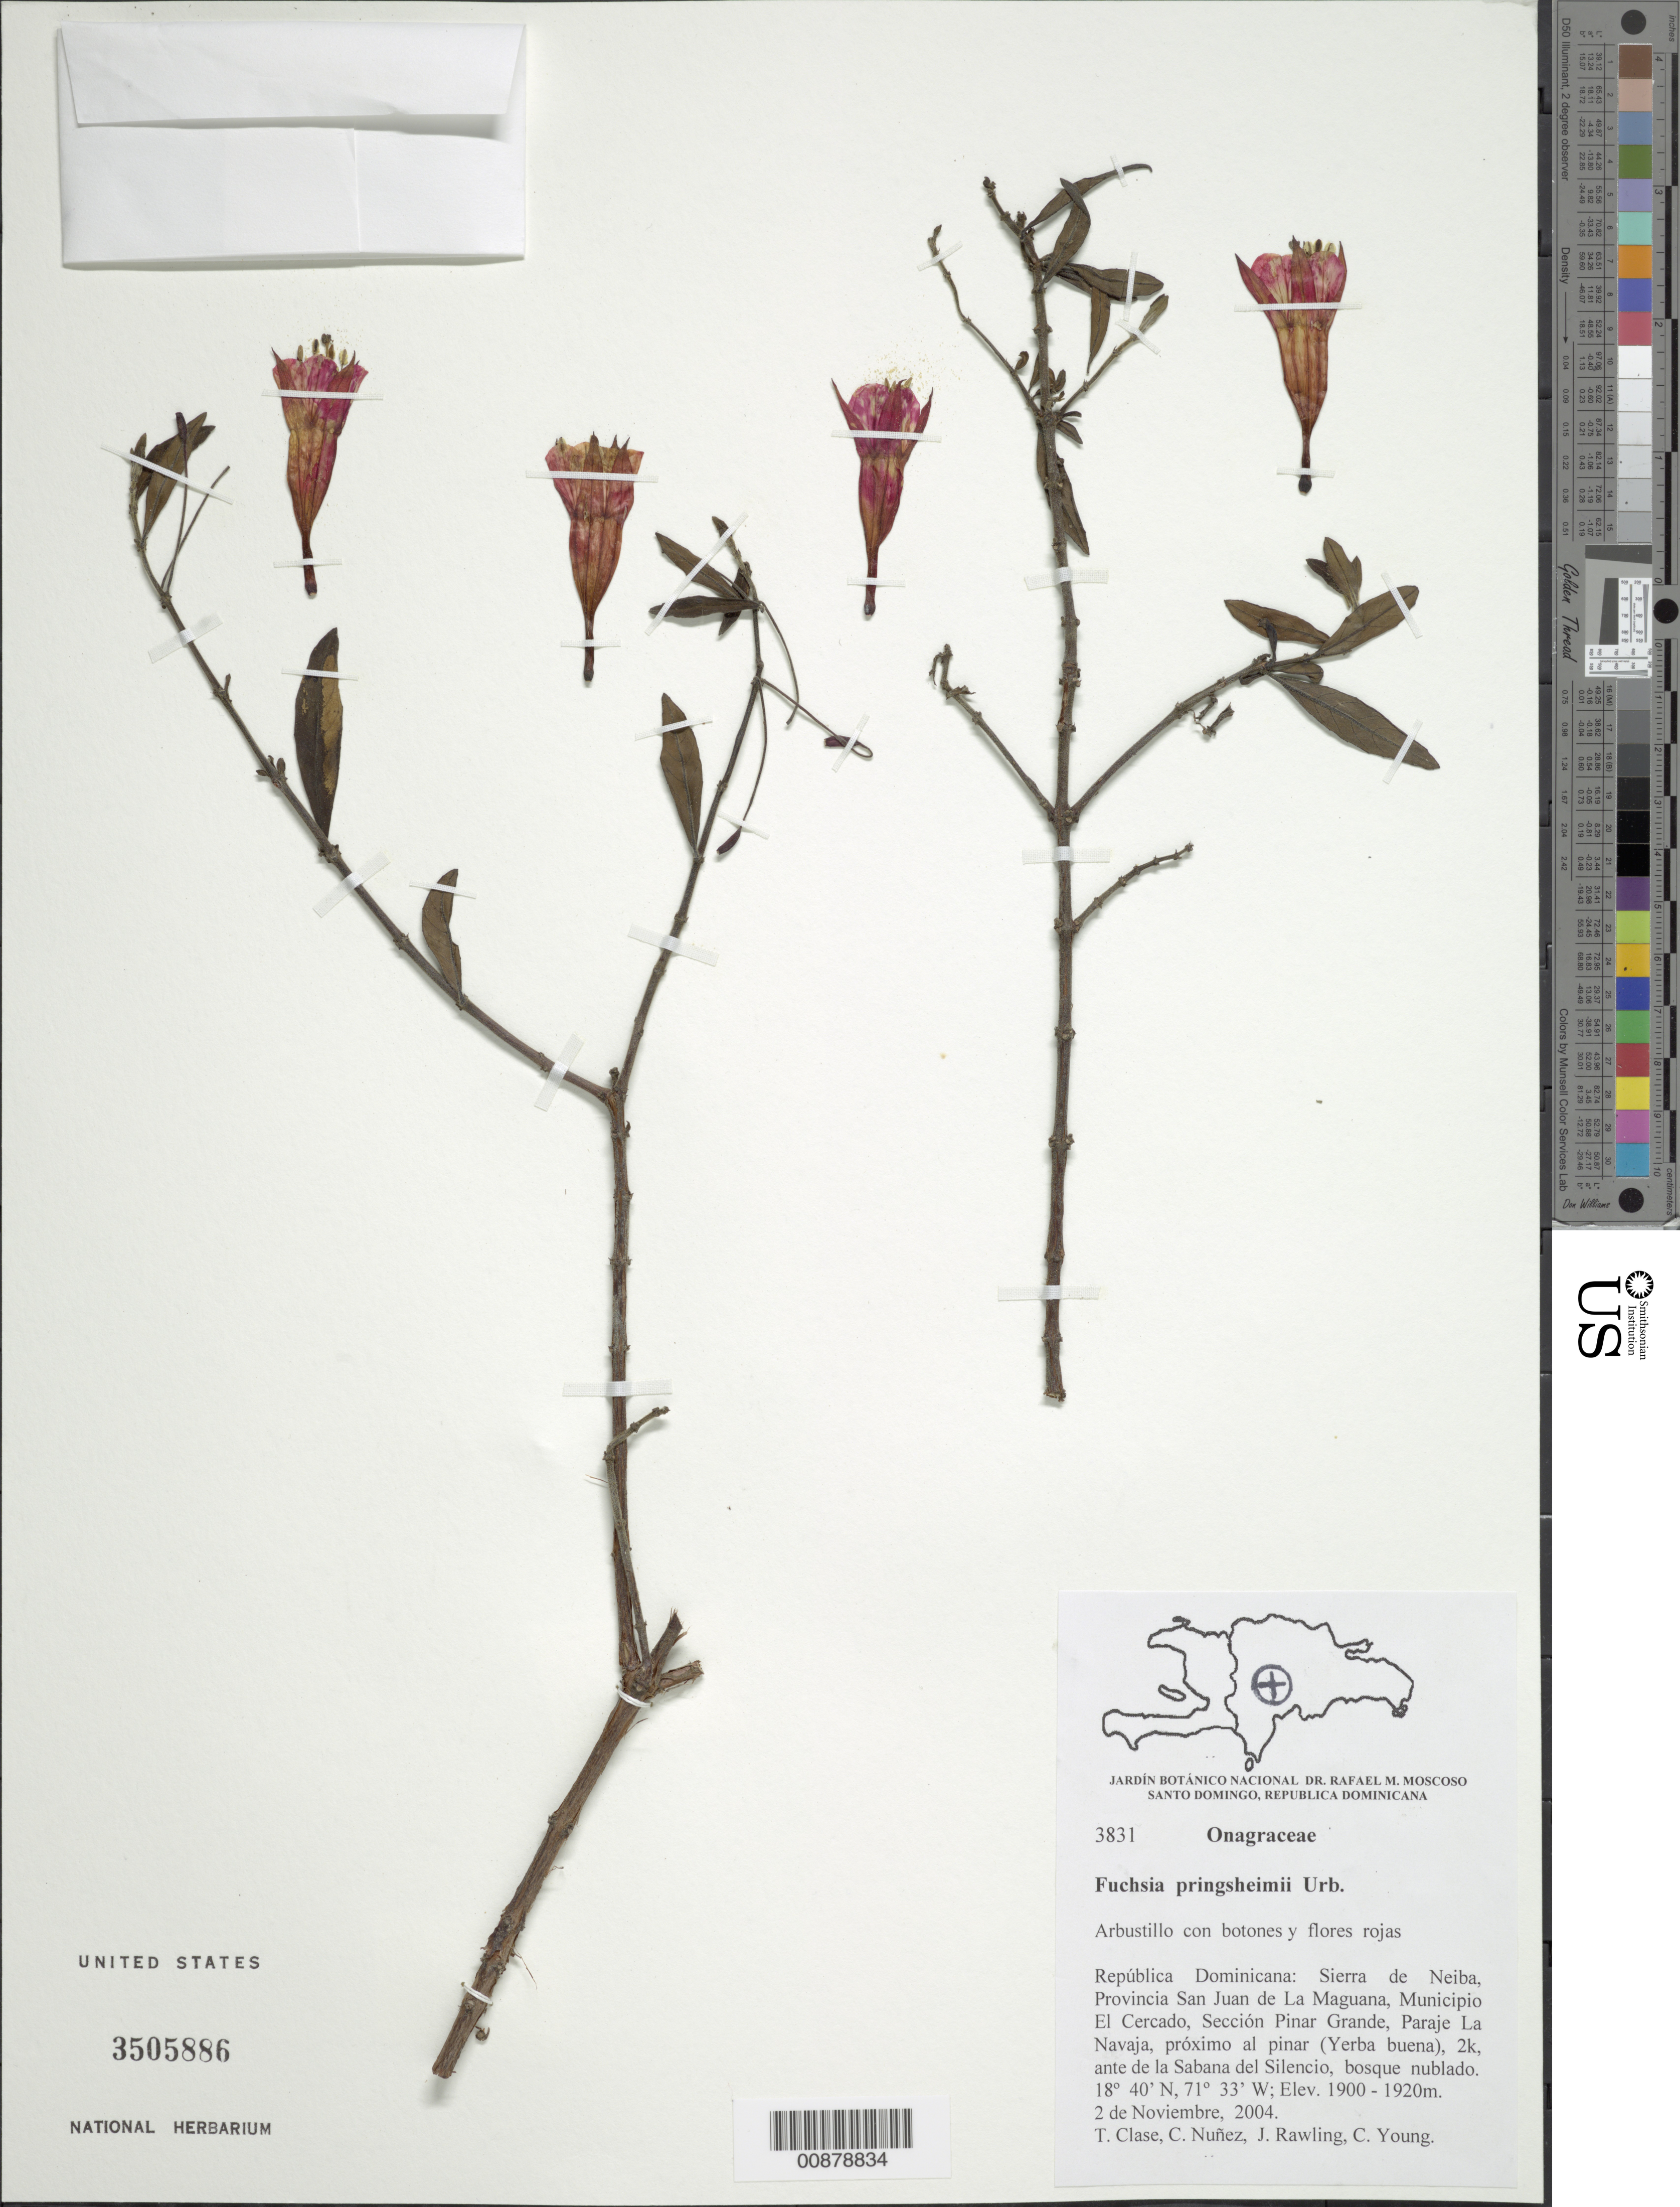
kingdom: Plantae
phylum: Tracheophyta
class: Magnoliopsida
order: Myrtales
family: Onagraceae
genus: Fuchsia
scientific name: Fuchsia triphylla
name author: L.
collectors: T. Clase, C. Nunez, J. Rawling & C. Young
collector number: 3831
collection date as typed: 02 Nov 2004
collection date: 2004-11-02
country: Dominican Republic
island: Hispaniola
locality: Sierra de Neiba, Prov. San Juan de La Maguana, Mun. El Cercado, Sección Pinar Grande, en Yerba buena, próximo al bosque de pino, 2k, ante de la Sabana del Silencio.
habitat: Bosque nublado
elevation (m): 1900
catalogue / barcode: US 3505886